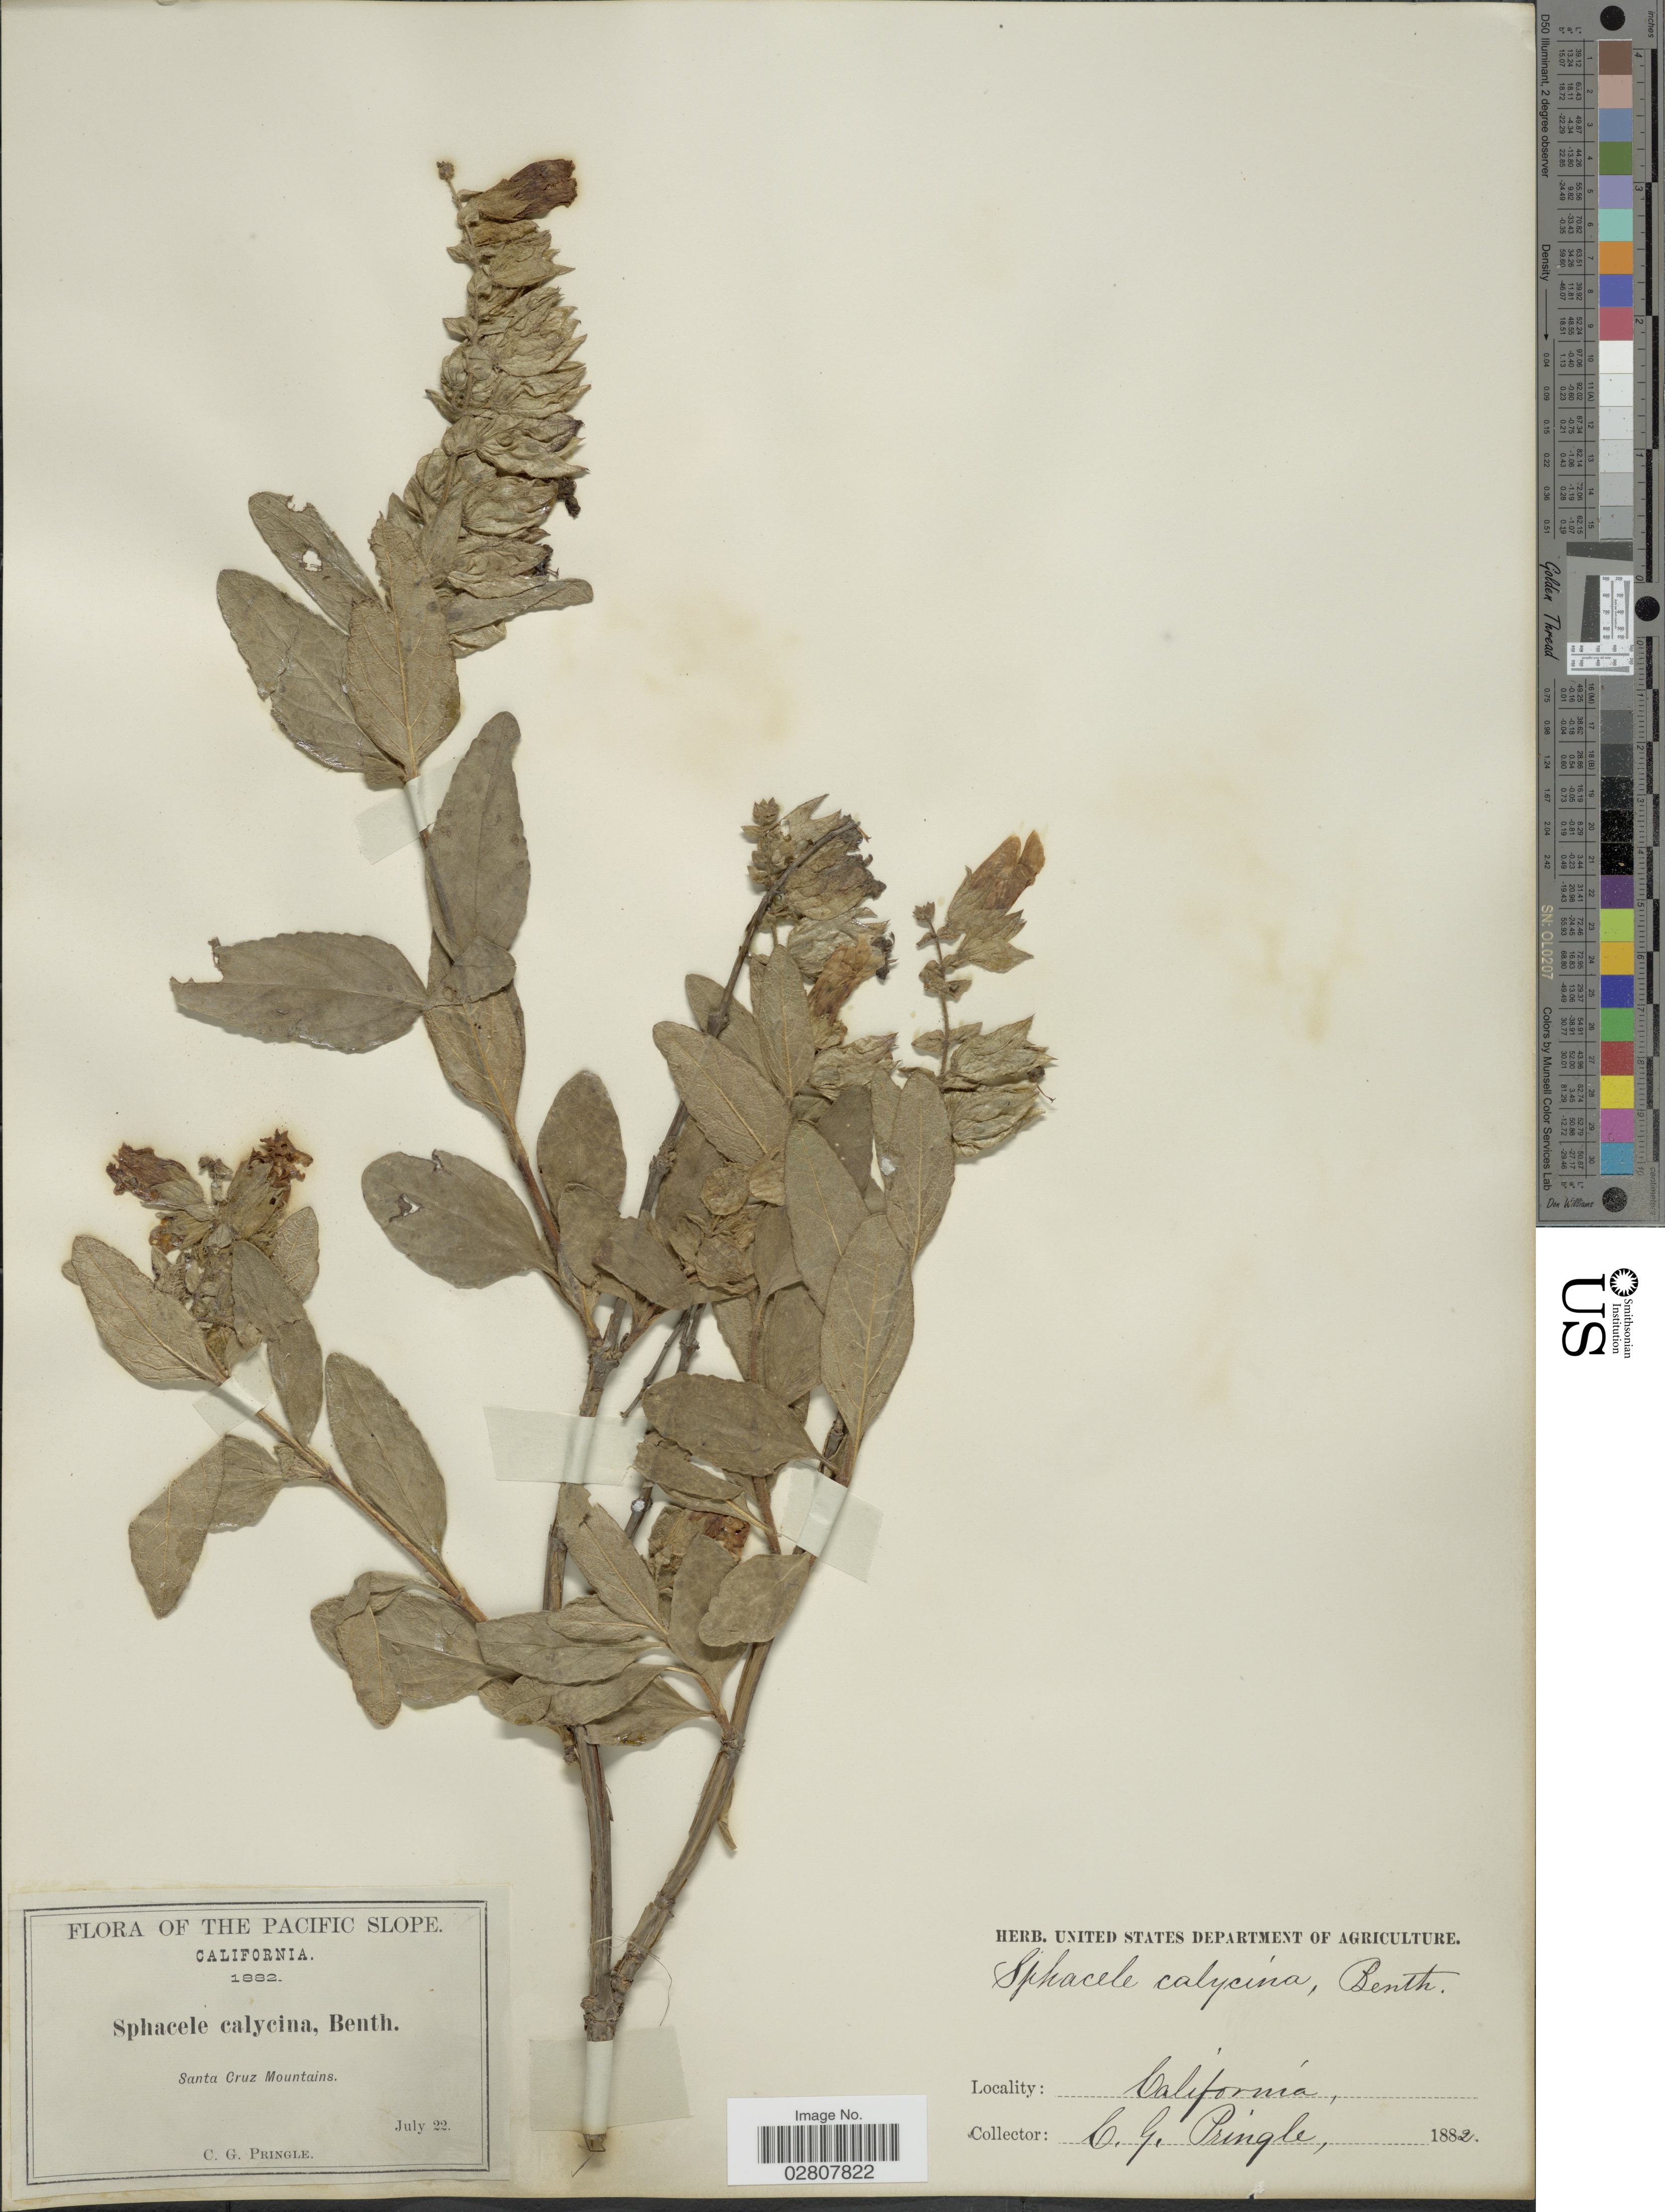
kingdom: Plantae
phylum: Tracheophyta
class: Magnoliopsida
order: Lamiales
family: Lamiaceae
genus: Lepechinia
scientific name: Lepechinia calycina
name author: (Benth.) Epling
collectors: C. G. Pringle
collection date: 1882-07-22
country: United States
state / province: California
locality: The Pacific Slope. Santa Cruz Mountains.